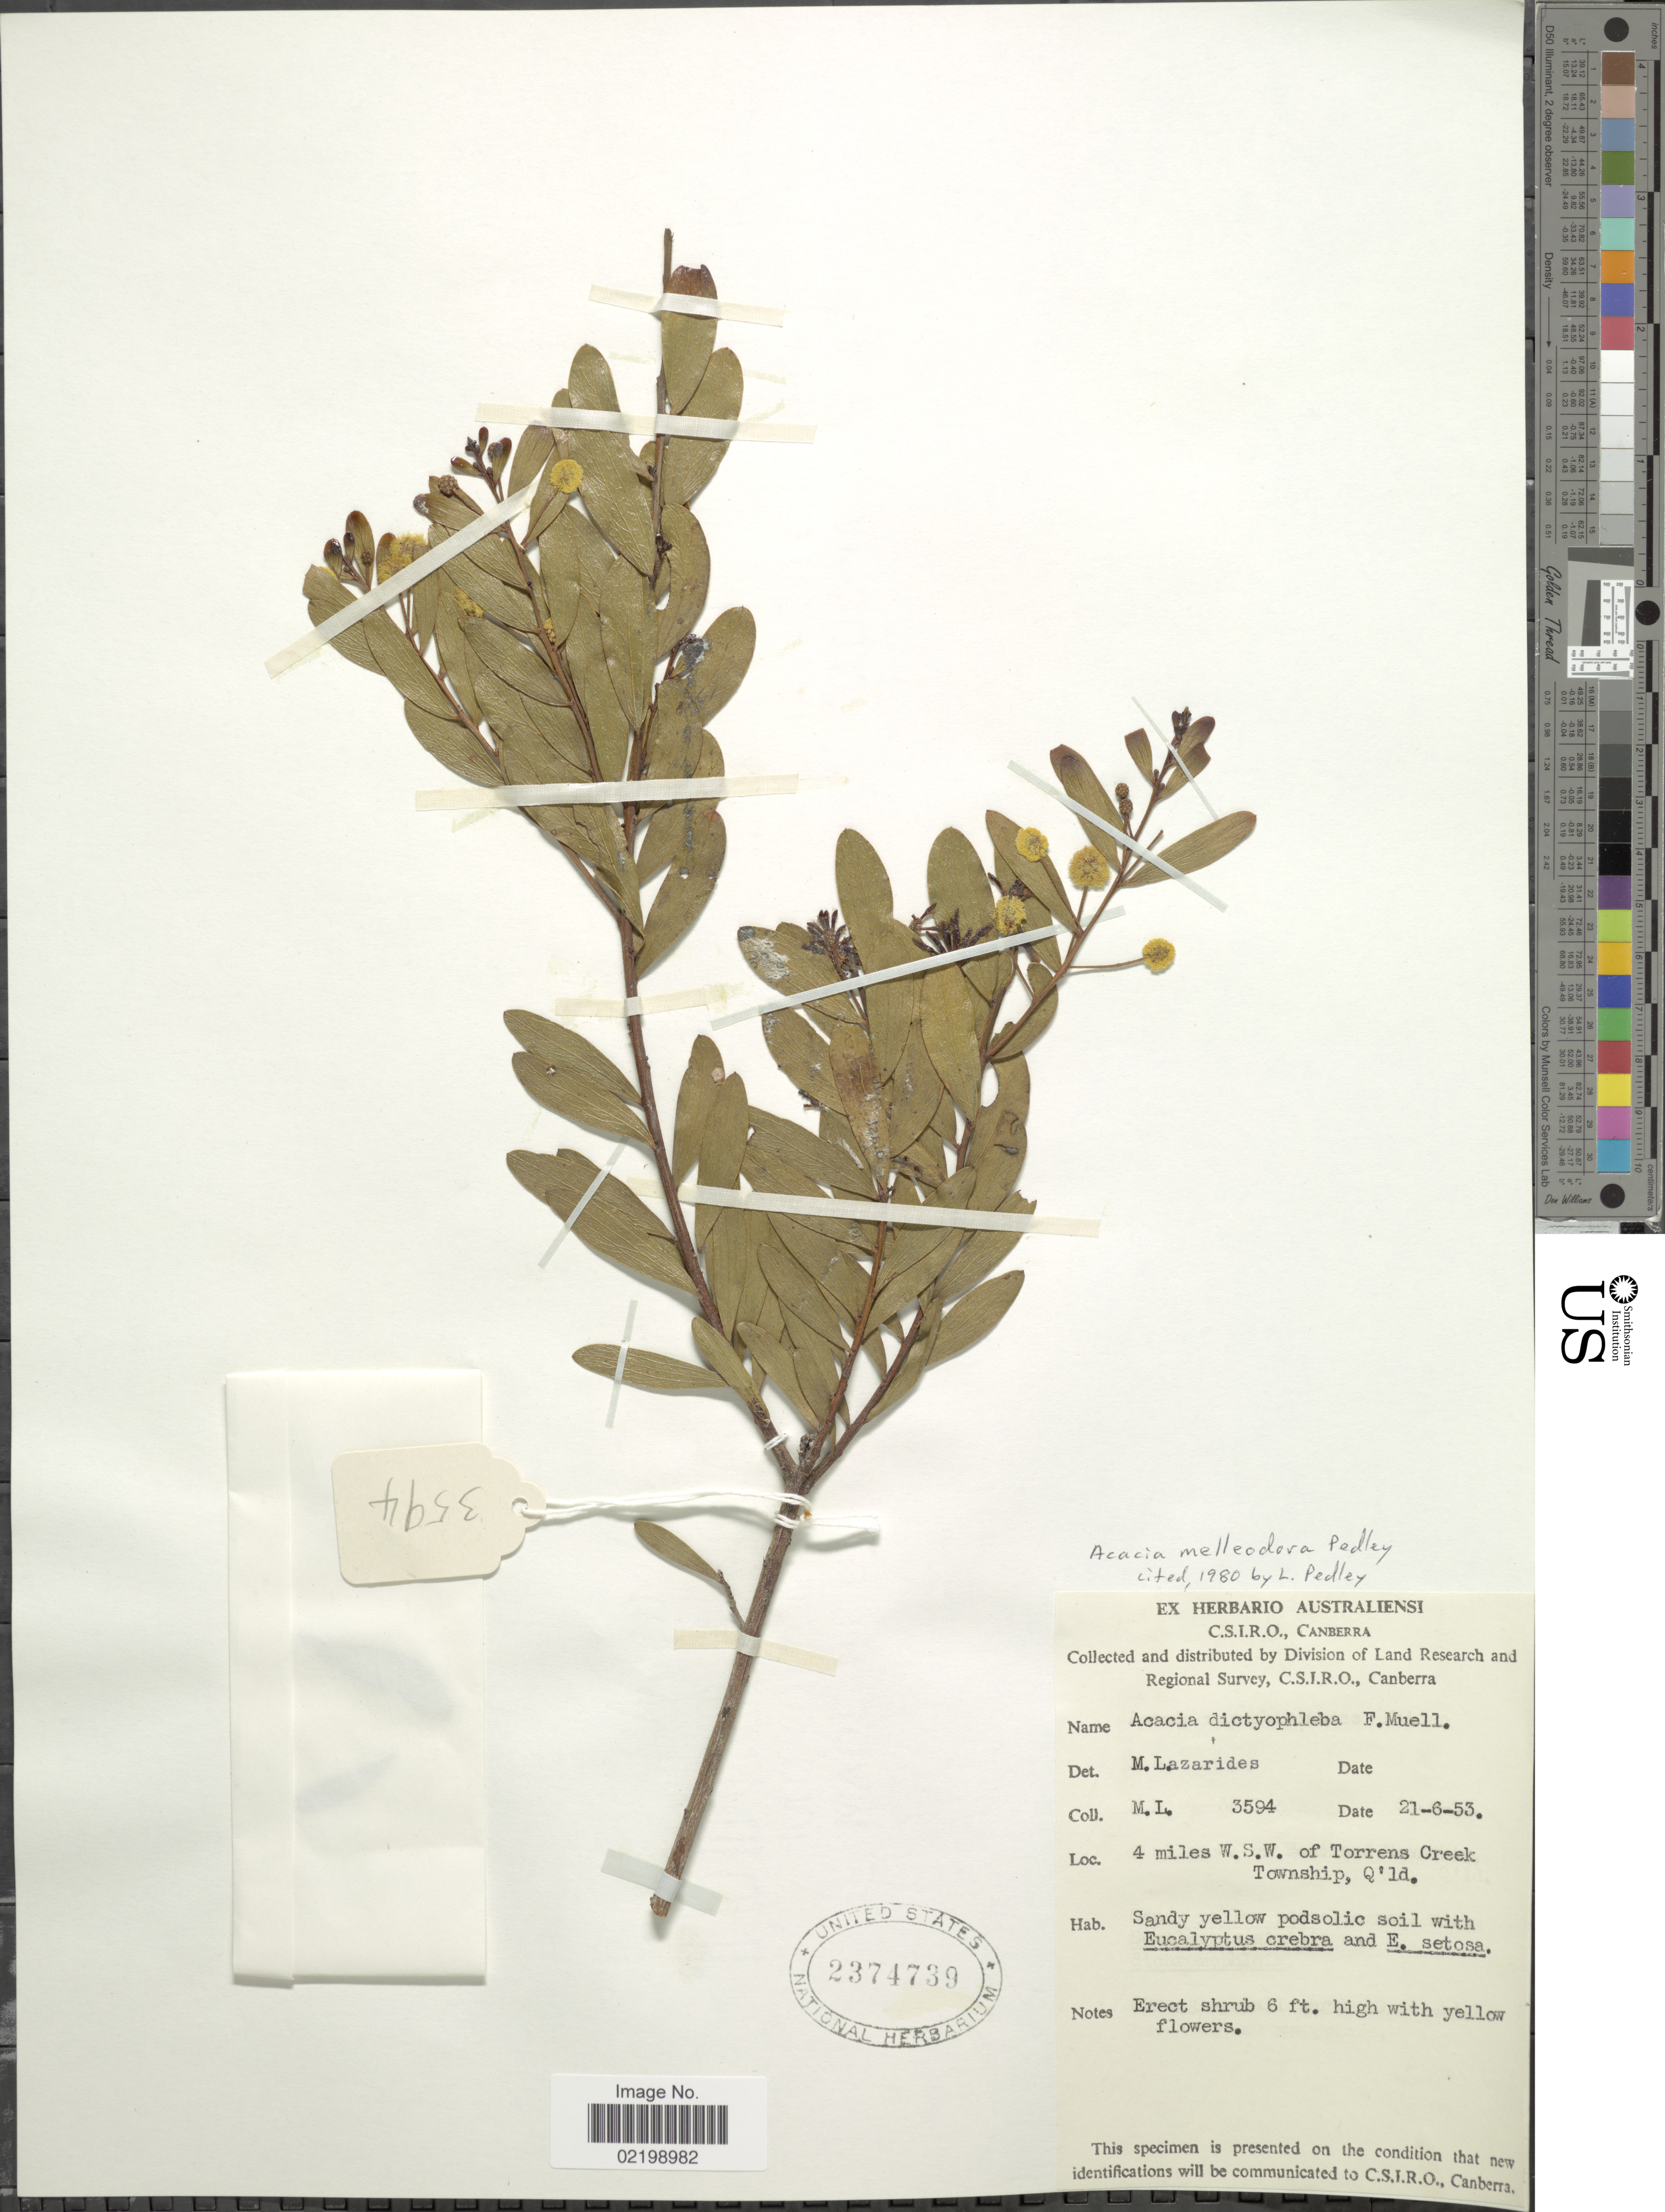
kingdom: Plantae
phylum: Tracheophyta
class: Magnoliopsida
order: Fabales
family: Fabaceae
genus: Acacia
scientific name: Acacia melleodora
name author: Pedley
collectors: M. Lazarides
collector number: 3594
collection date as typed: Transcribed d/m/y: 21/6/53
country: Australia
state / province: Queensland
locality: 4 miles W.S.W. of Torrens Creek Township, Q'ld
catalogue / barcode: US 2374739